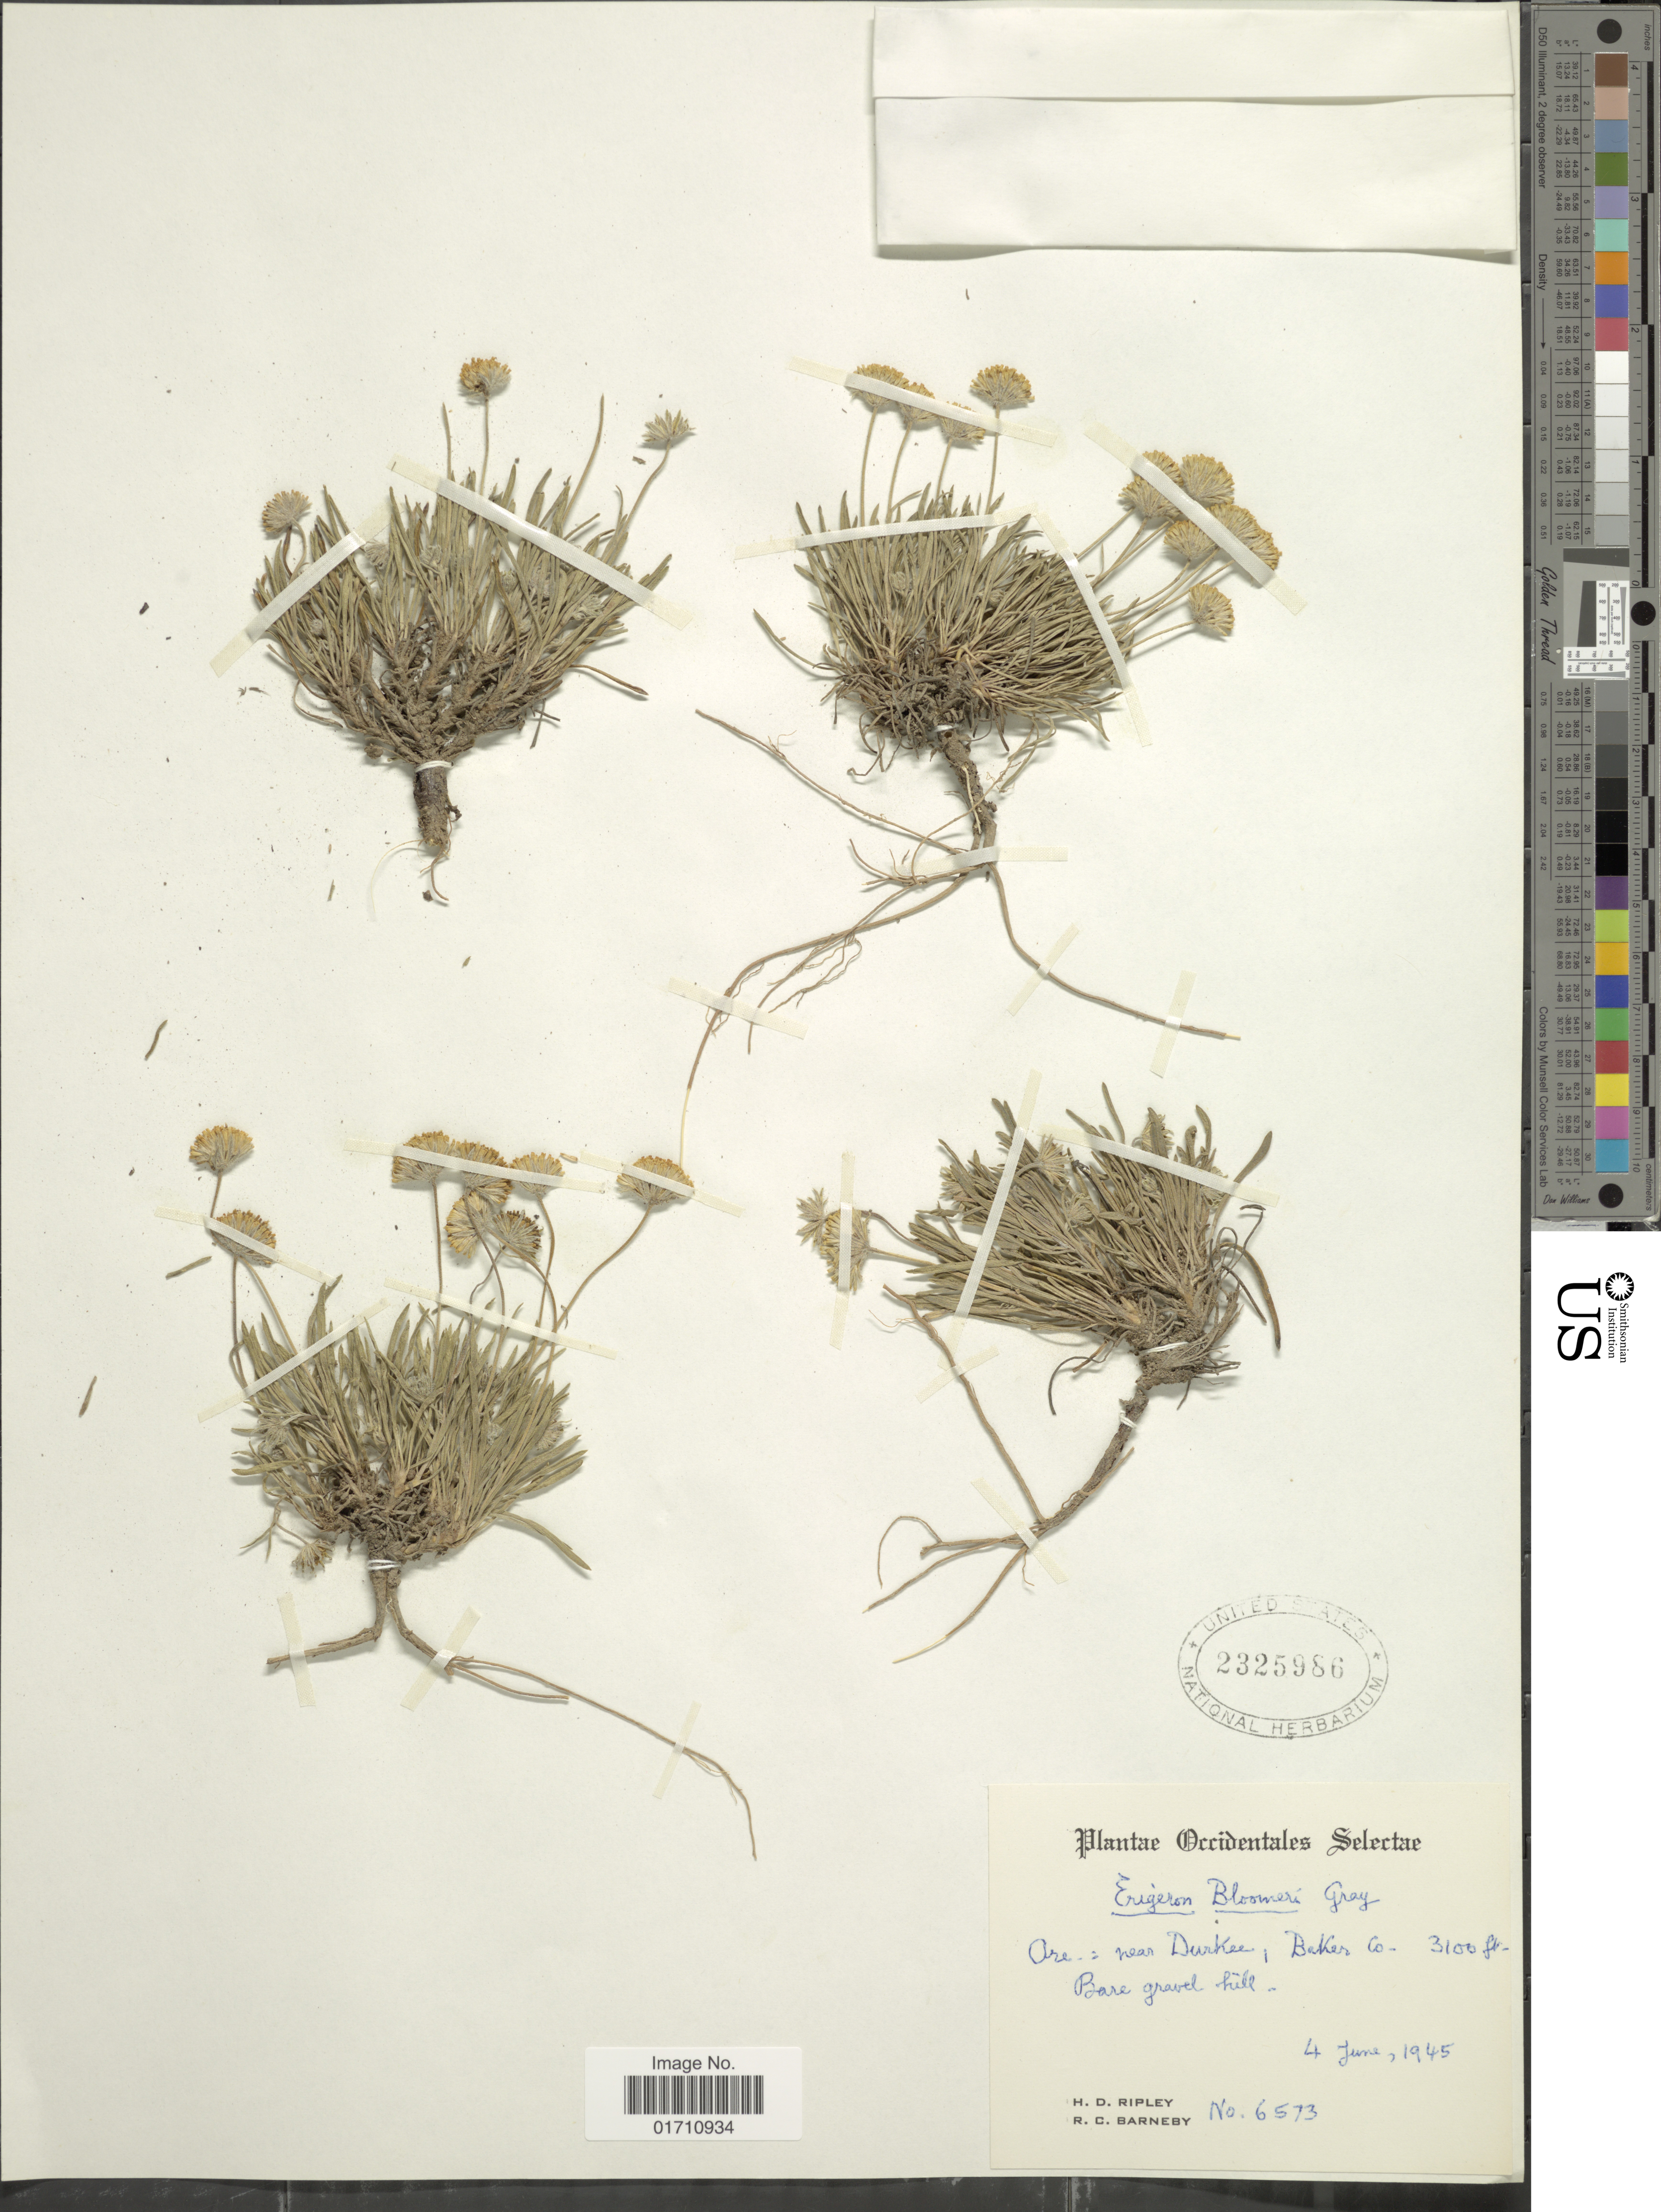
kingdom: Plantae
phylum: Tracheophyta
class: Magnoliopsida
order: Asterales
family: Asteraceae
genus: Erigeron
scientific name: Erigeron bloomeri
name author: A. Gray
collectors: H. Ripley & R. C. Barneby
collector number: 6573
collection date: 1945-06-04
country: United States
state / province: Oregon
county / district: Baker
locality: Occidentales Selectae, Ore = near Durkee, baker Co, bare gravel hill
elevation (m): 945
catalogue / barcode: US 2325986